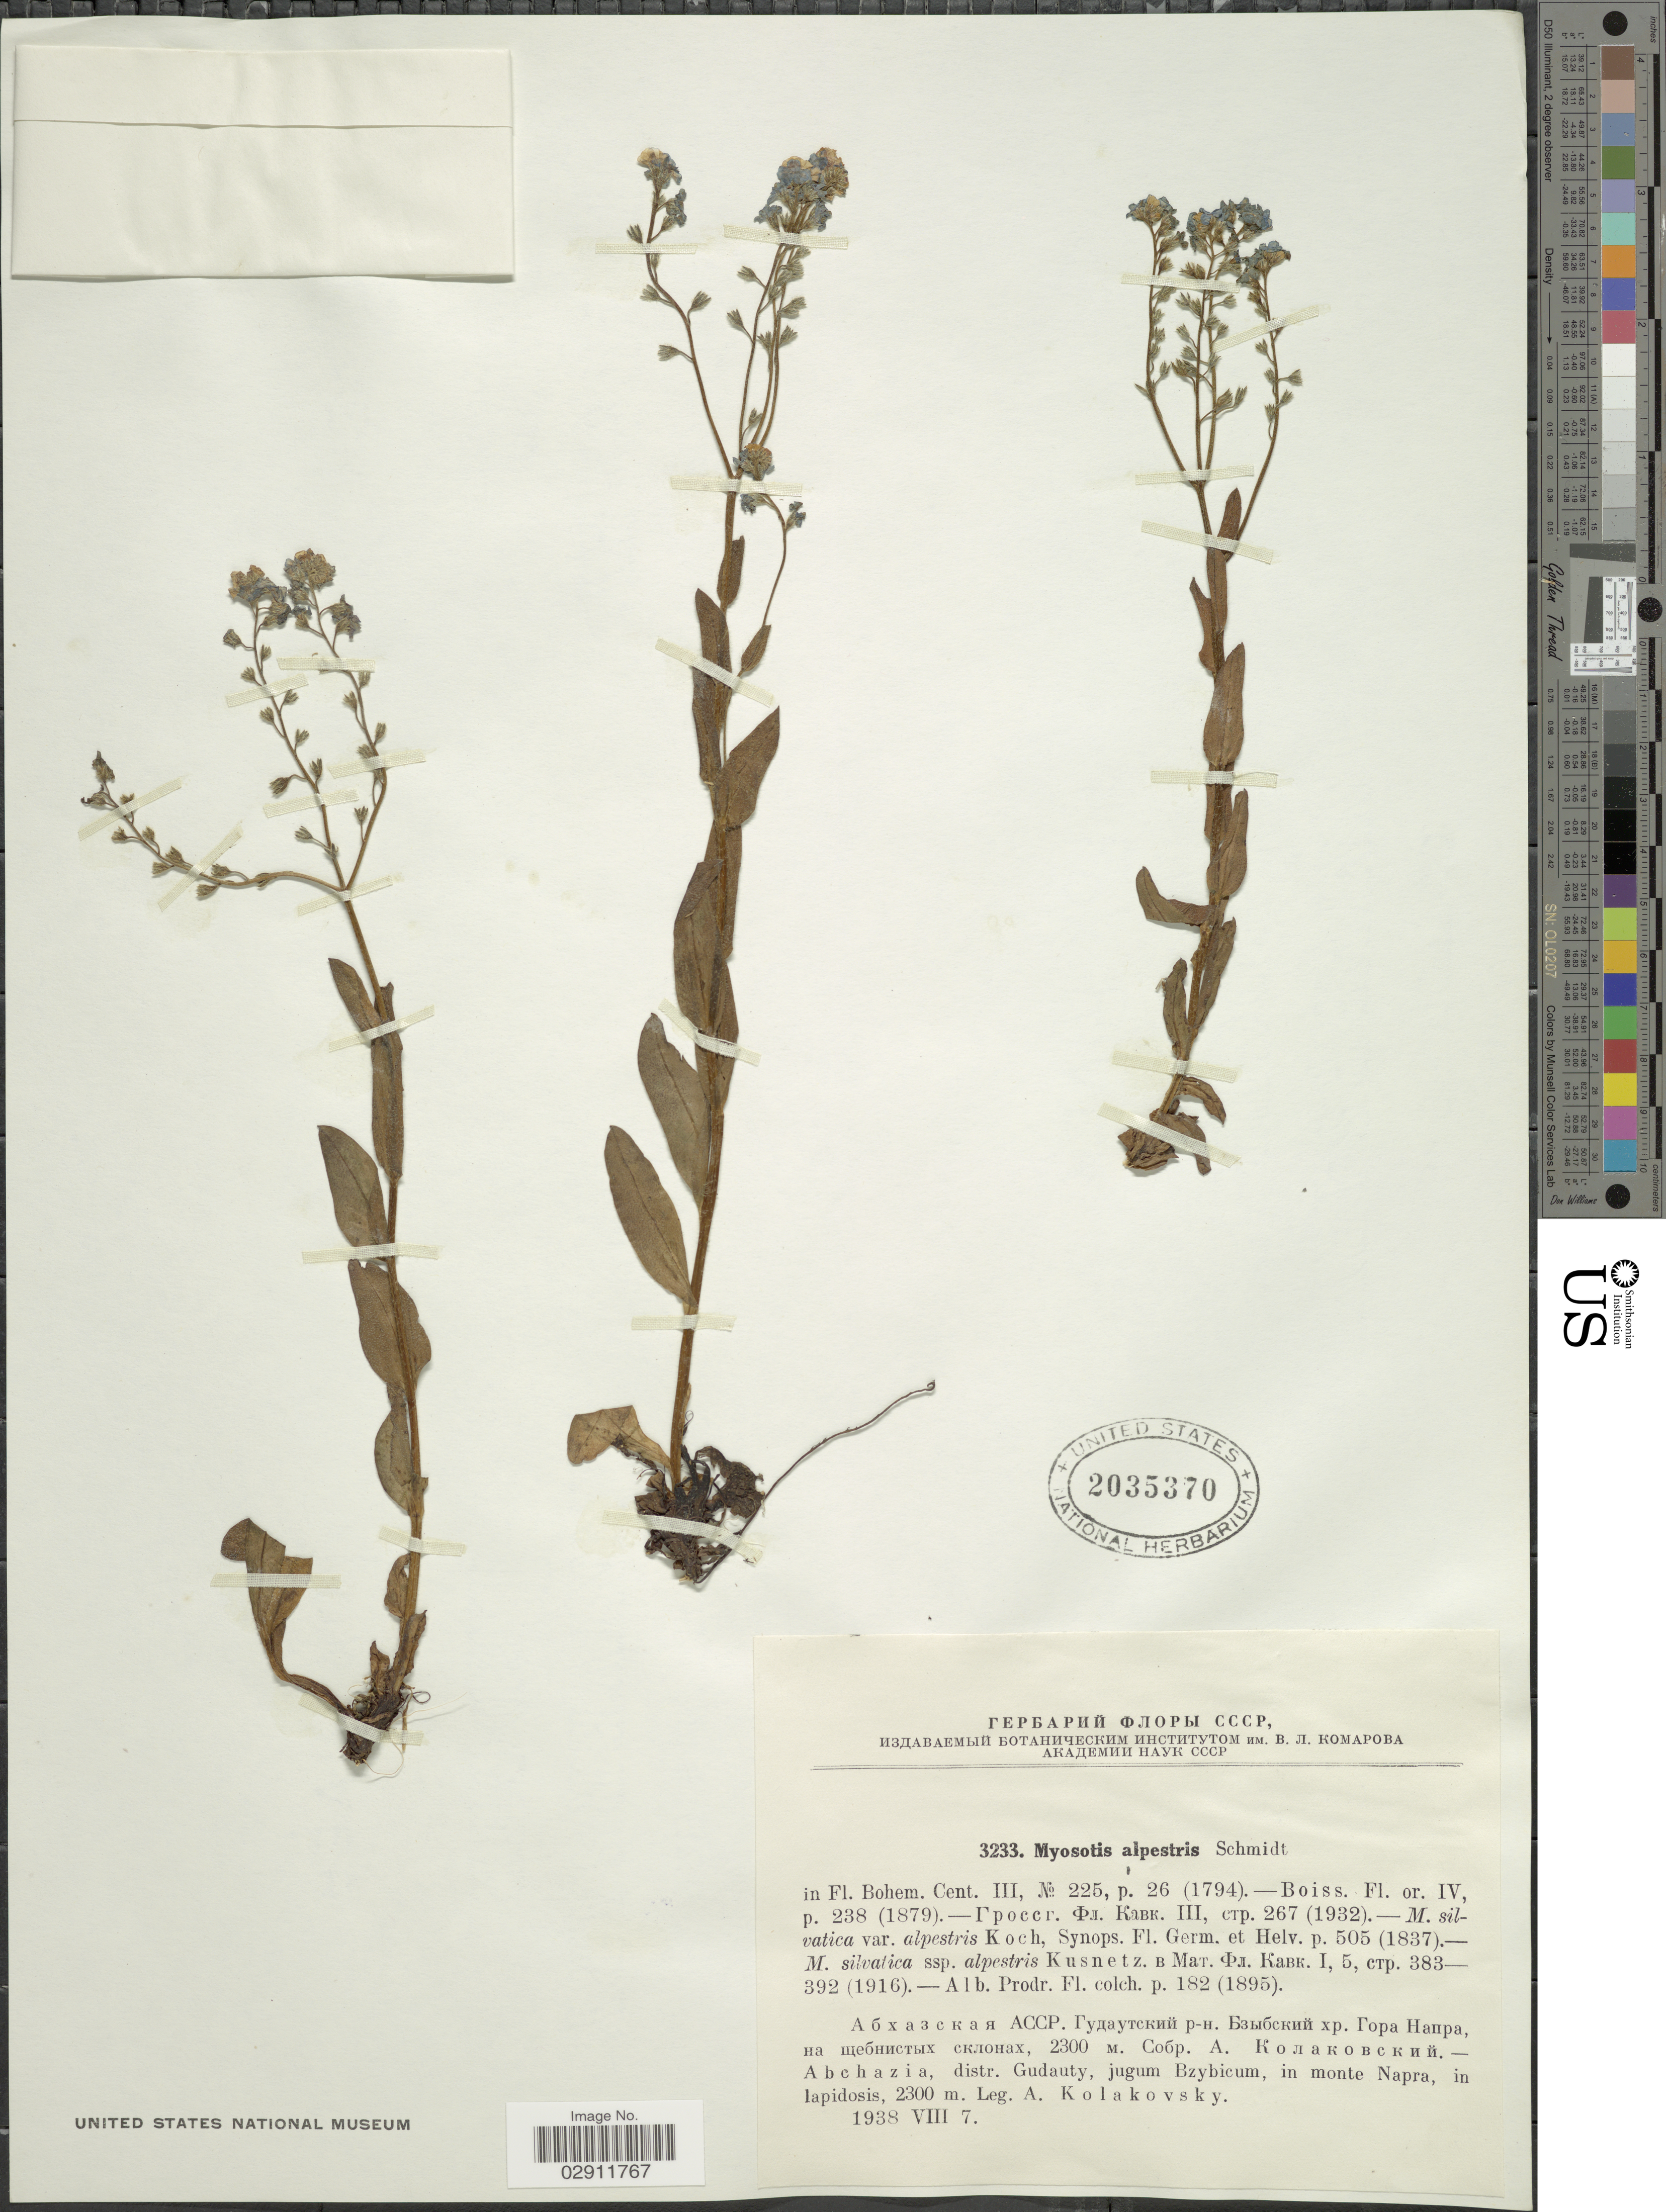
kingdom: Plantae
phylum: Tracheophyta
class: Magnoliopsida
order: Boraginales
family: Boraginaceae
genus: Myosotis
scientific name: Myosotis alpestris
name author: F.W. Schmidt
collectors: A. Kolakovsky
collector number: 3233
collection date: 1938-08-07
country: Georgia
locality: Abchazia, distr. Gudauty, jugum Bzybicum, in monte Napra.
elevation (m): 2300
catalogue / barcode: US 2035370